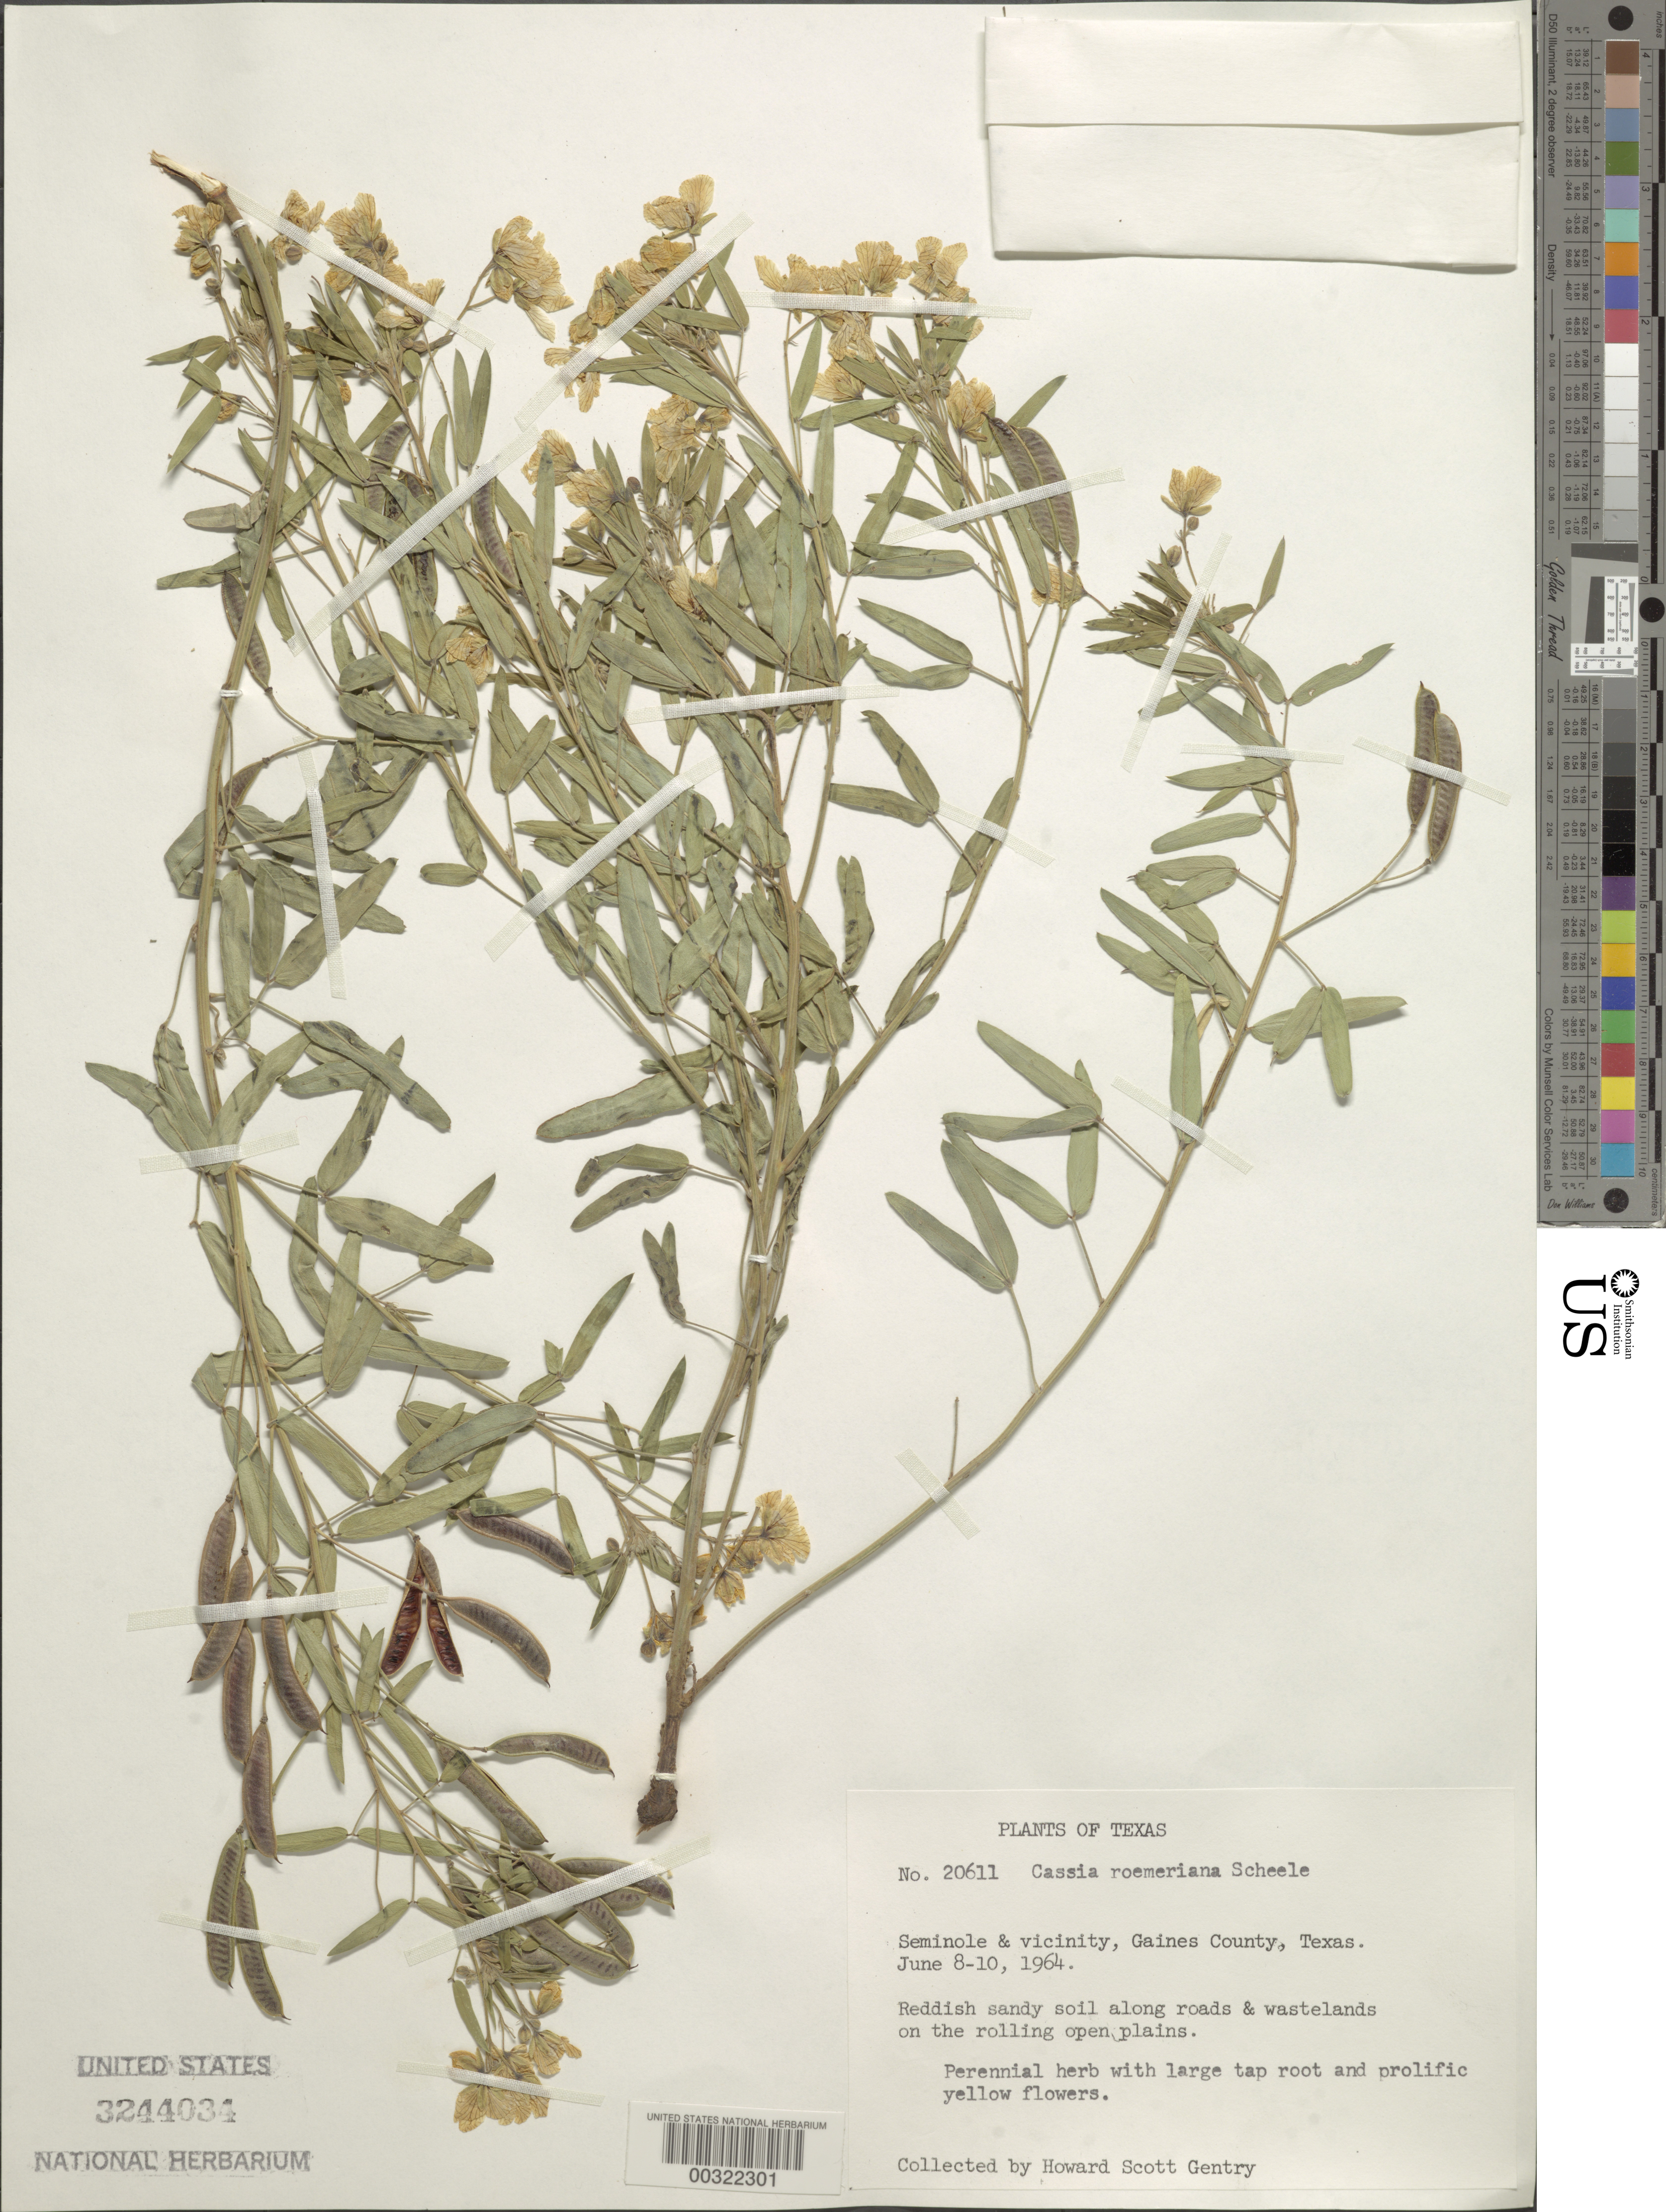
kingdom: Plantae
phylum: Tracheophyta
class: Magnoliopsida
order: Fabales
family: Fabaceae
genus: Senna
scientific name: Senna roemeriana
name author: (Scheele) H.S. Irwin & Barneby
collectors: H. S. Gentry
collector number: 20611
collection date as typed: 08 Jun 1964 to 10 Jun 1964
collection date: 1964-06-08/1964-06-10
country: United States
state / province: Texas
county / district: Gaines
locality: Seminole and vicinity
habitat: Reddish sandy soil along roads and wastelands on the rolling open plains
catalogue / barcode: US 3244034